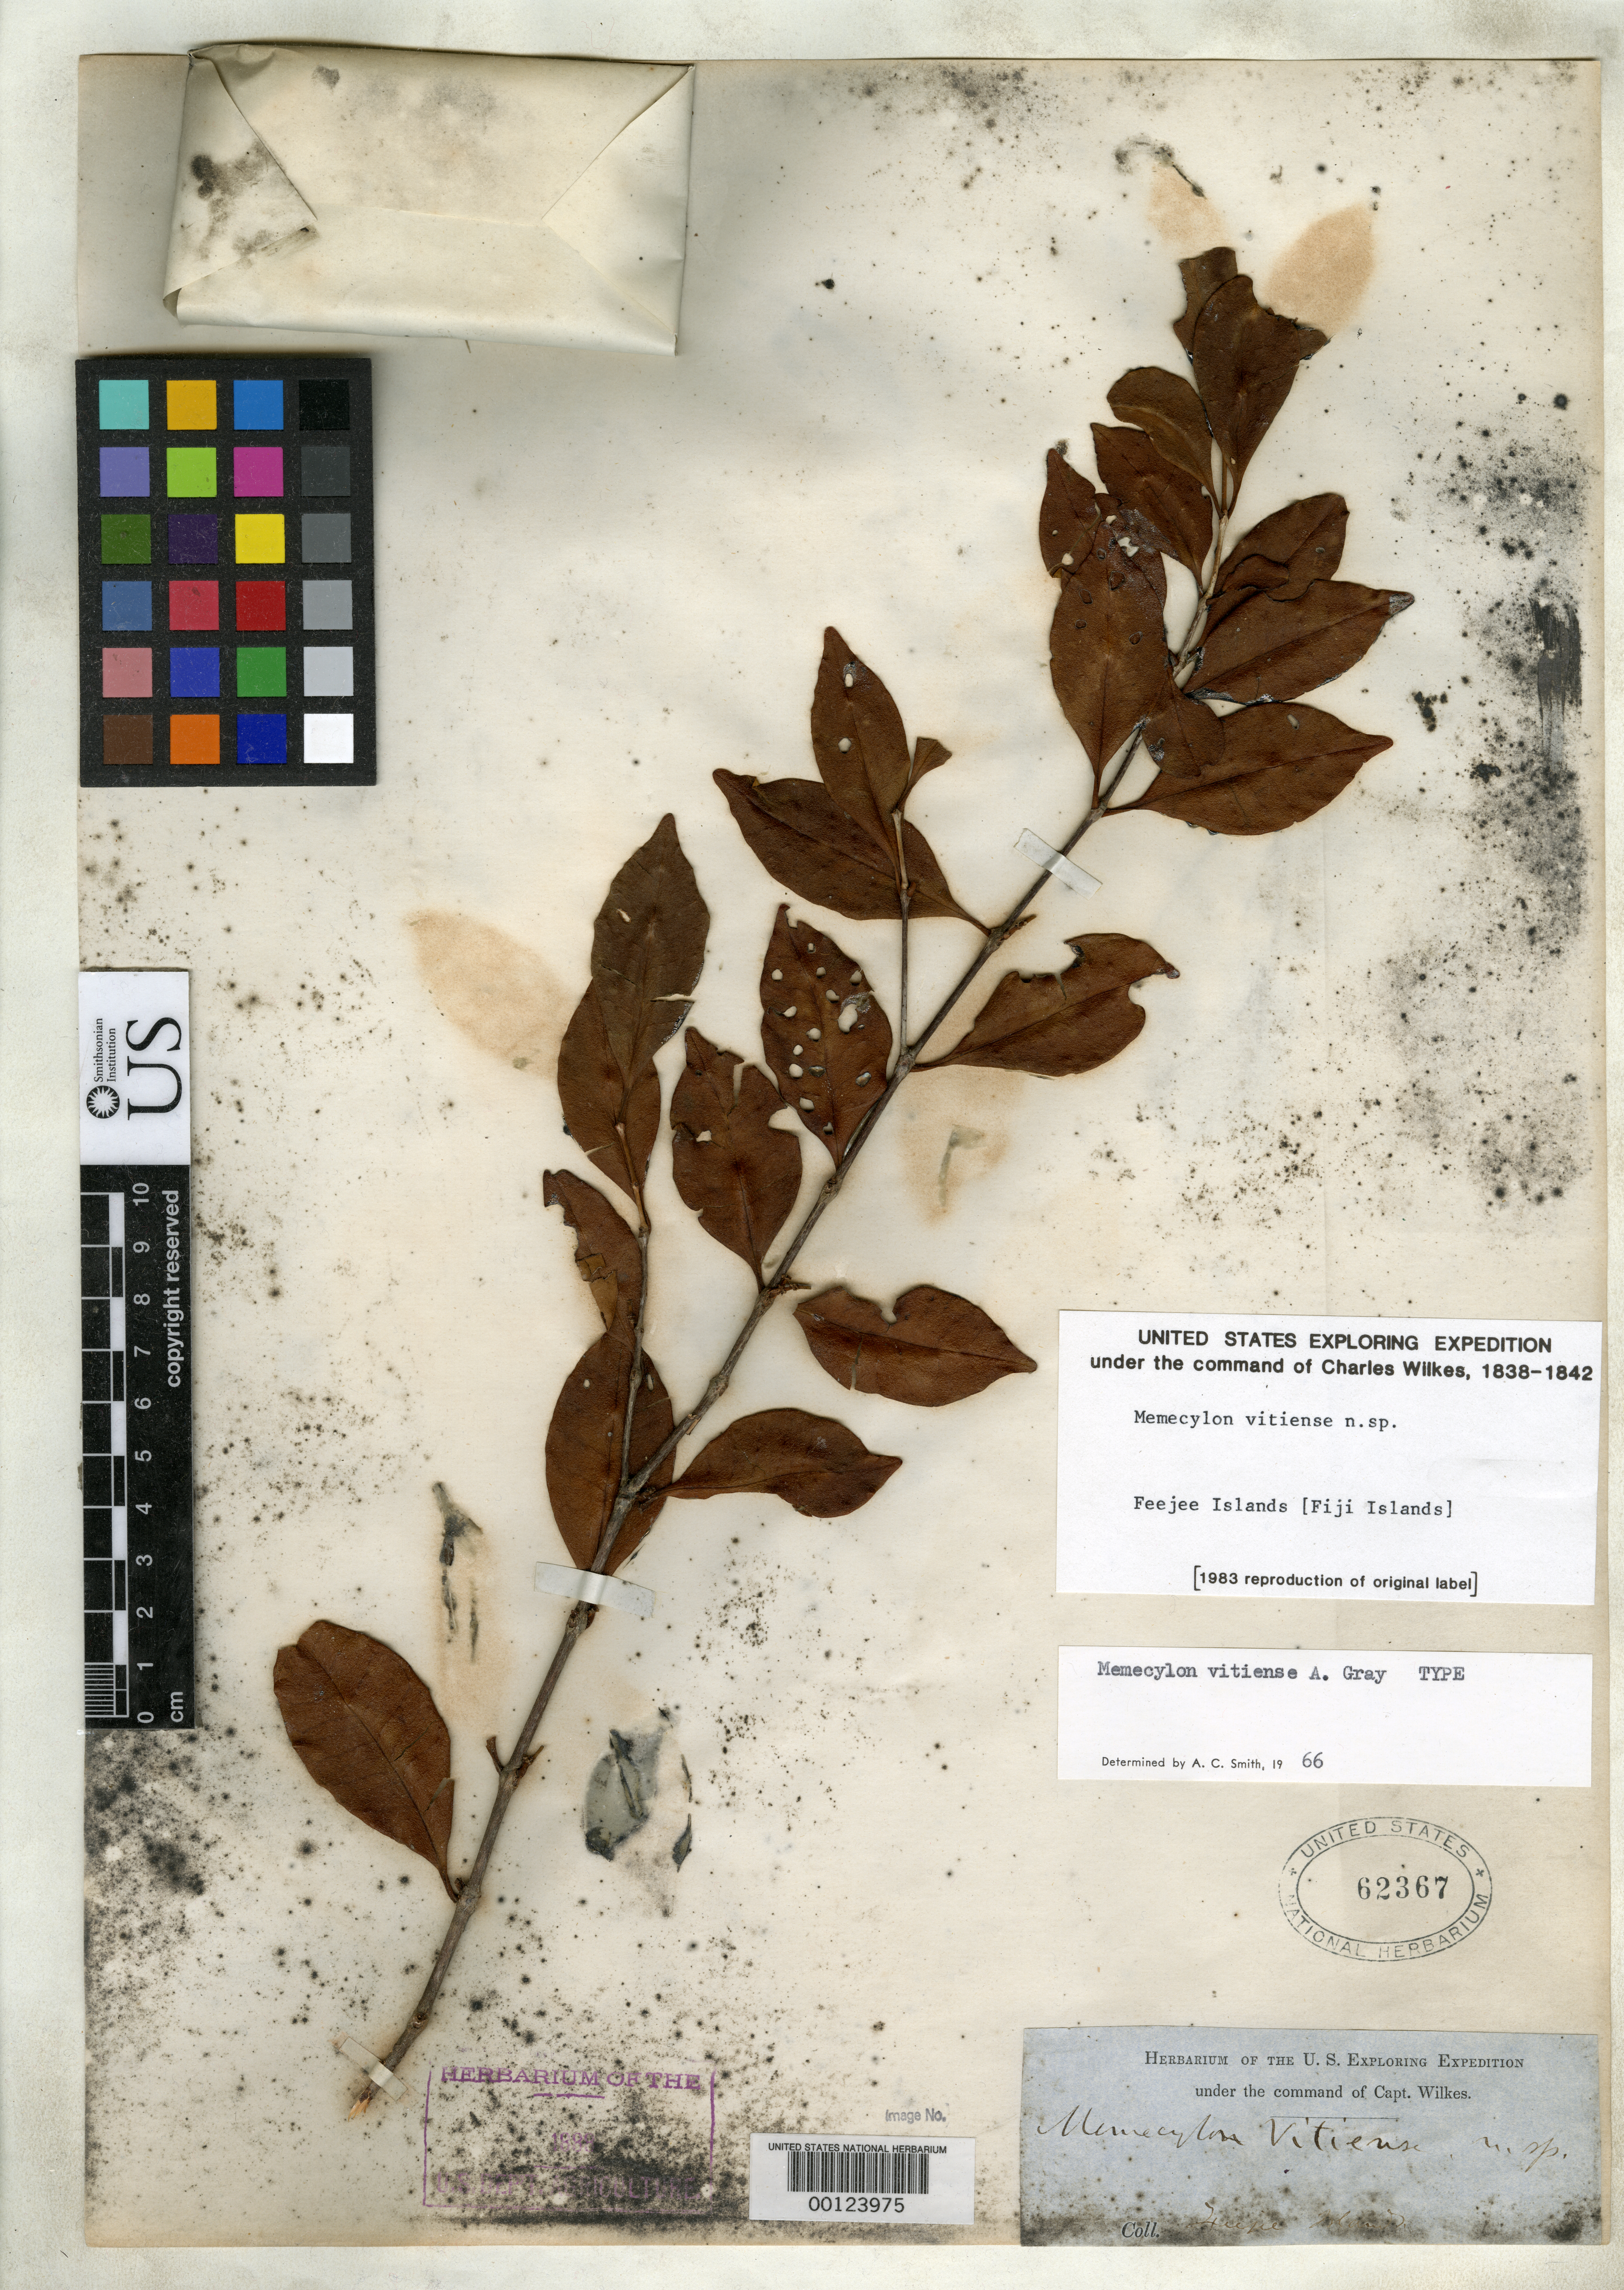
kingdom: Plantae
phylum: Tracheophyta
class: Magnoliopsida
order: Myrtales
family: Melastomataceae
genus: Memecylon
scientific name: Memecylon vitiense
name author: A. Gray in Wilkes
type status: Syntype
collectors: Wilkes Explor. Exped.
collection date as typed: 1838 to -- --- 1842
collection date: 1838/1842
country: Fiji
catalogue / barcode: US 62367